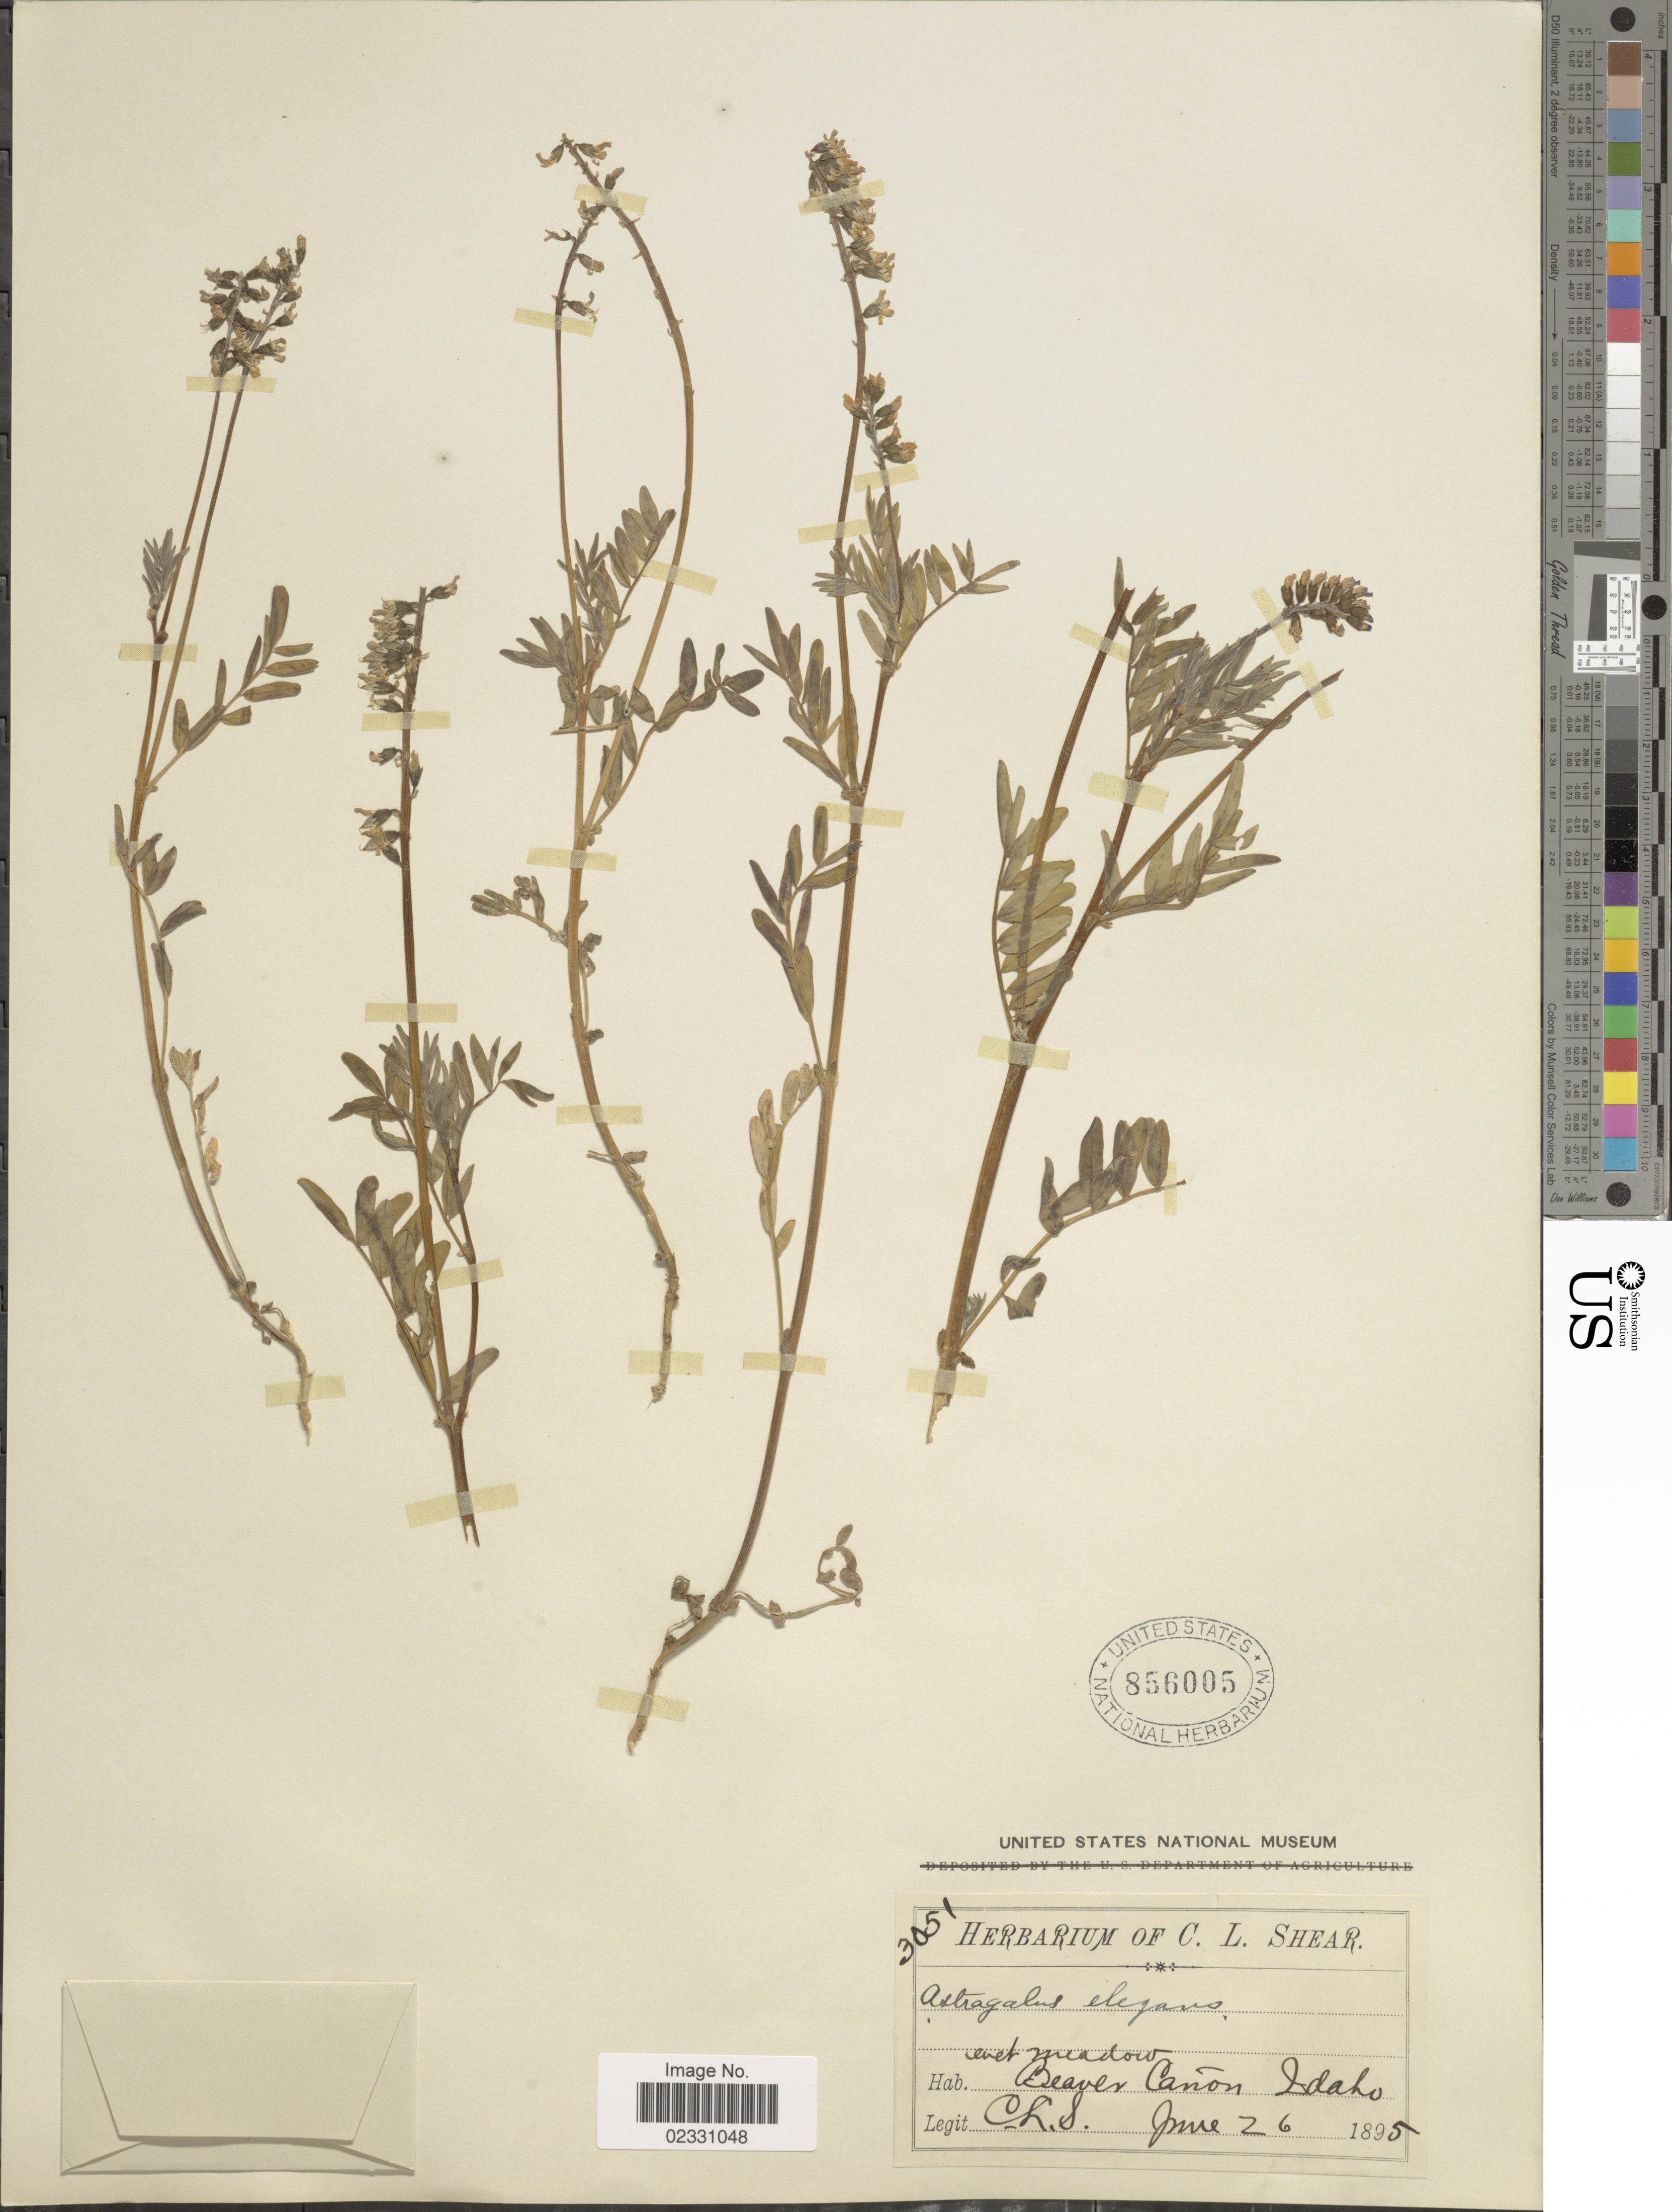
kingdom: Plantae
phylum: Tracheophyta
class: Magnoliopsida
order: Fabales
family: Fabaceae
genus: Astragalus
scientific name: Astragalus elegans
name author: Bunge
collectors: C. L. Shear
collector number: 3051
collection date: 1895-06-26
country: United States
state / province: Idaho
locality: Wet meadow, Beaver Cañon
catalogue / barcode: US 856005